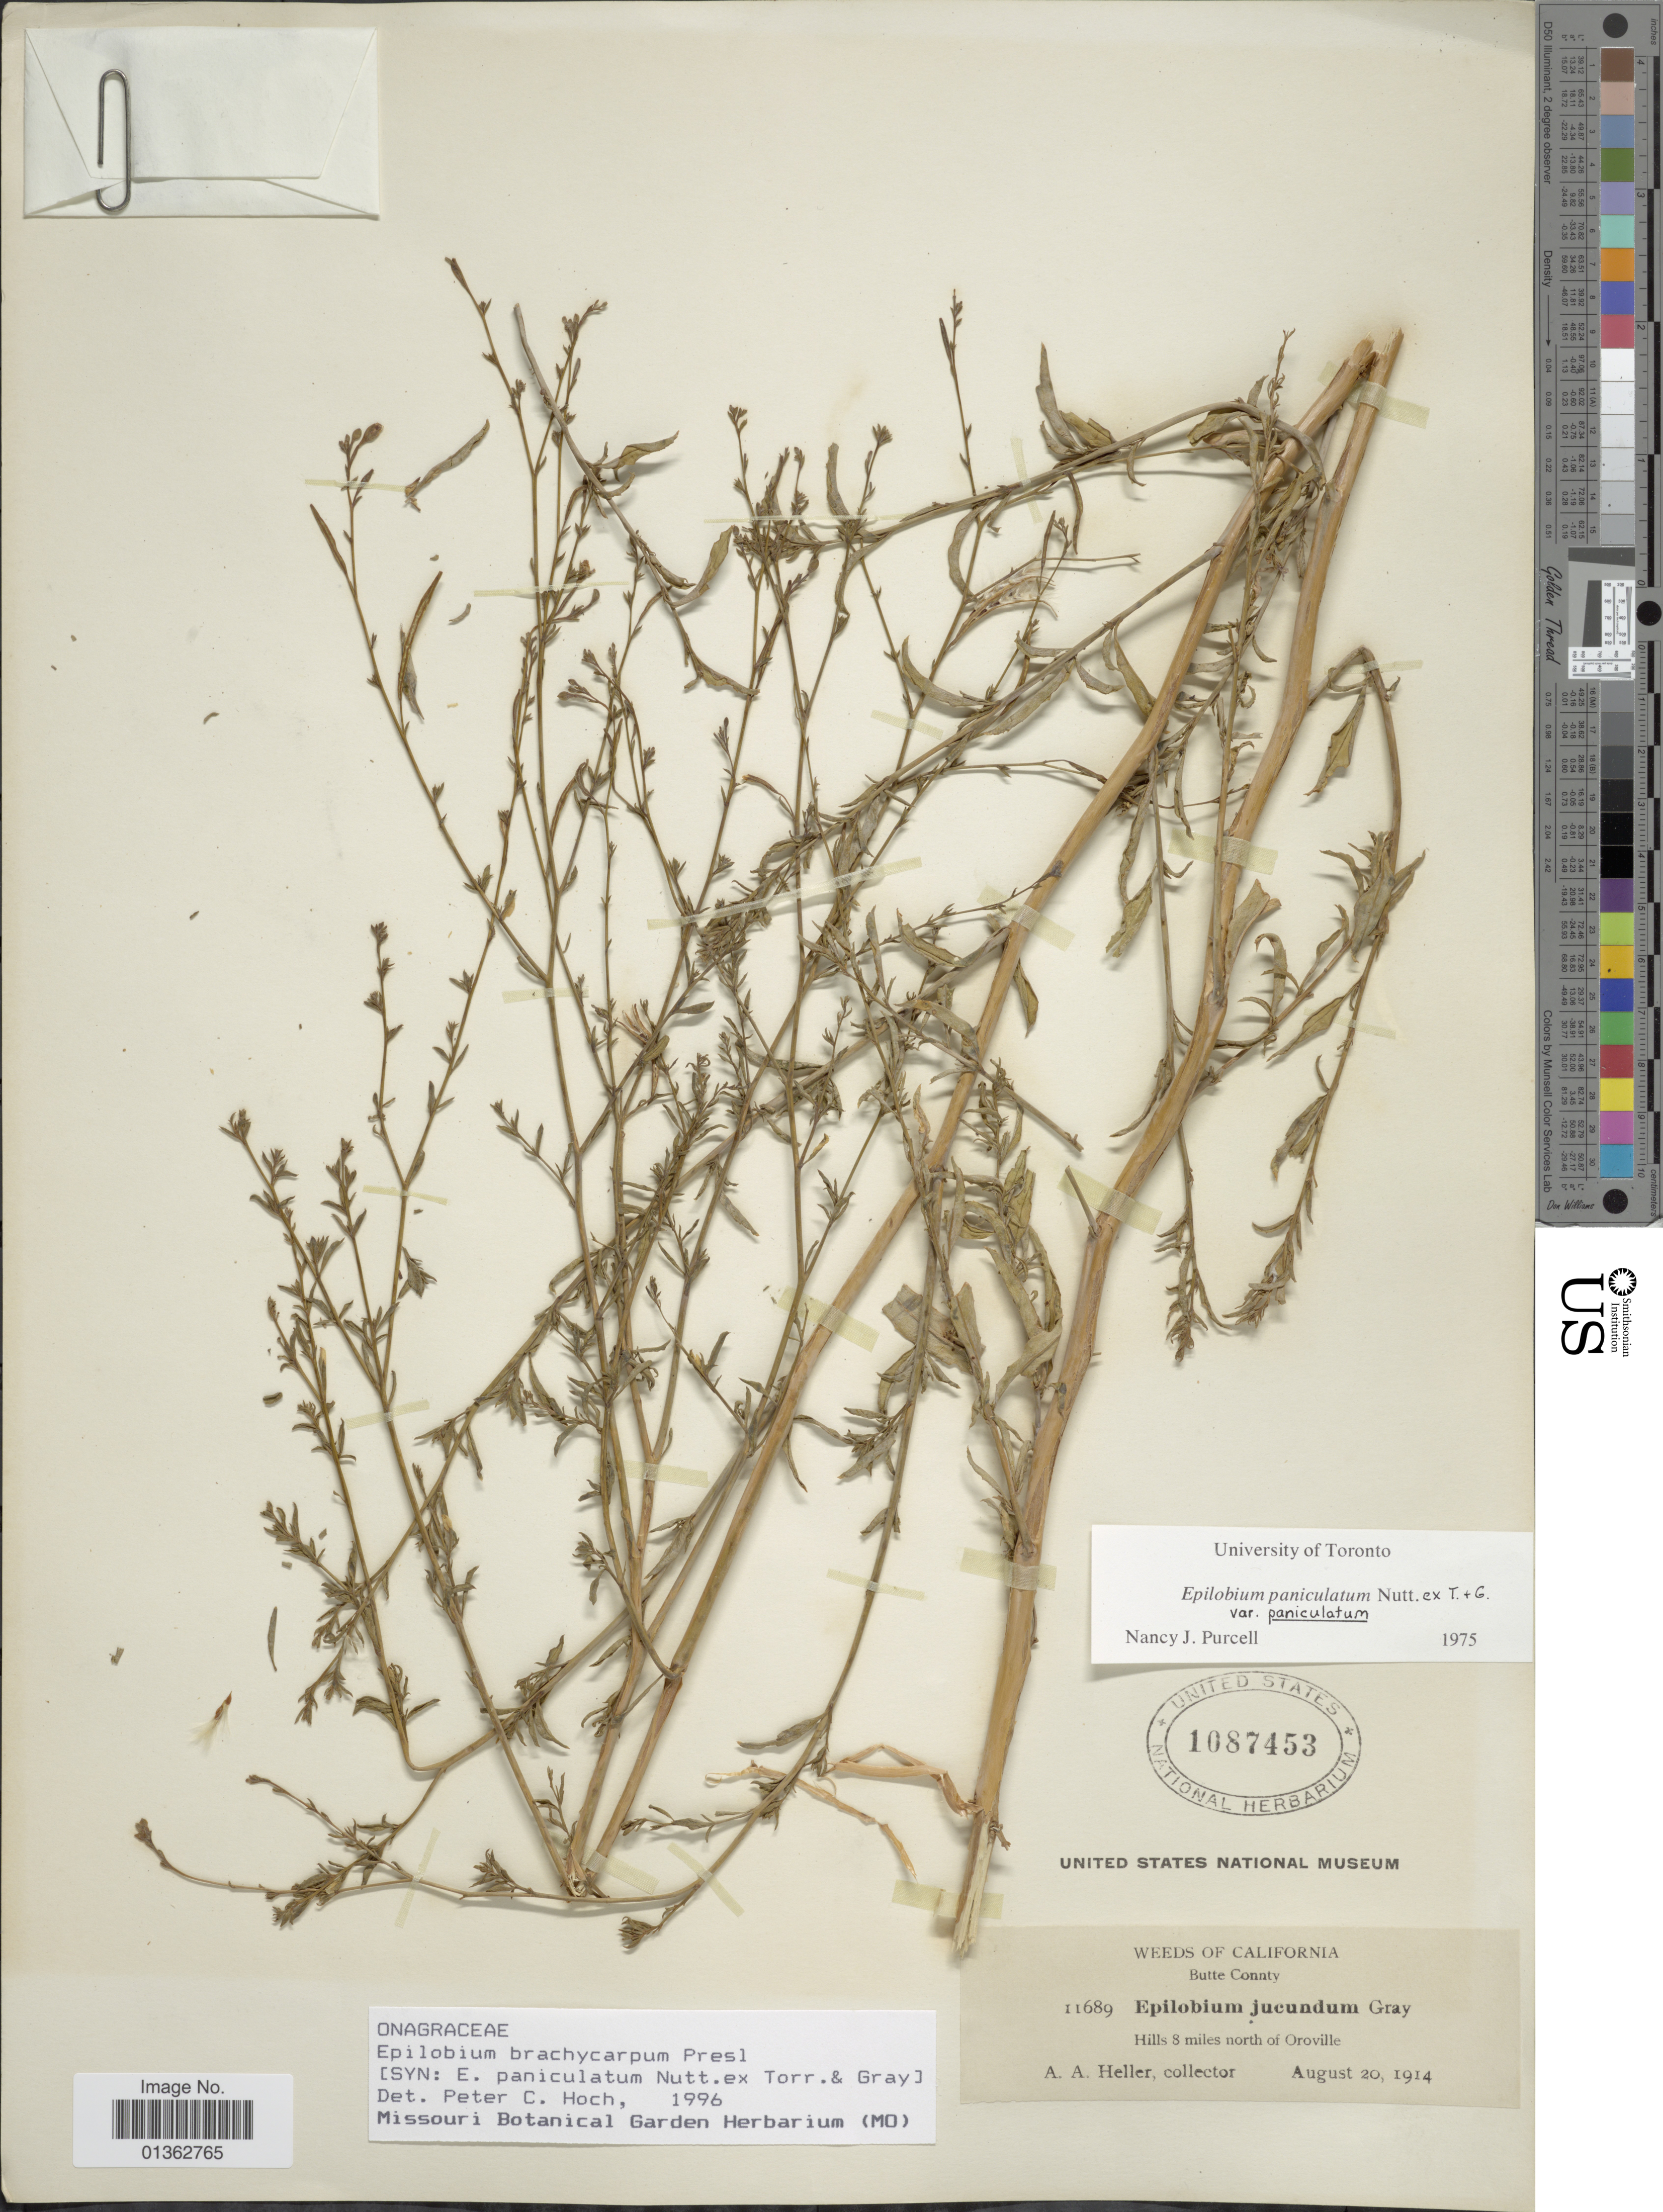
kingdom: Plantae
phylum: Tracheophyta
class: Magnoliopsida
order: Myrtales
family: Onagraceae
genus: Epilobium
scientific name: Epilobium brachycarpum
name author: C. Presl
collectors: A. A. Heller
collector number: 11689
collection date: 1914-08-20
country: United States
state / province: California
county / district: Butte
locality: Butte County. Hills 8 miles north of Oroville.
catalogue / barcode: US 1087453